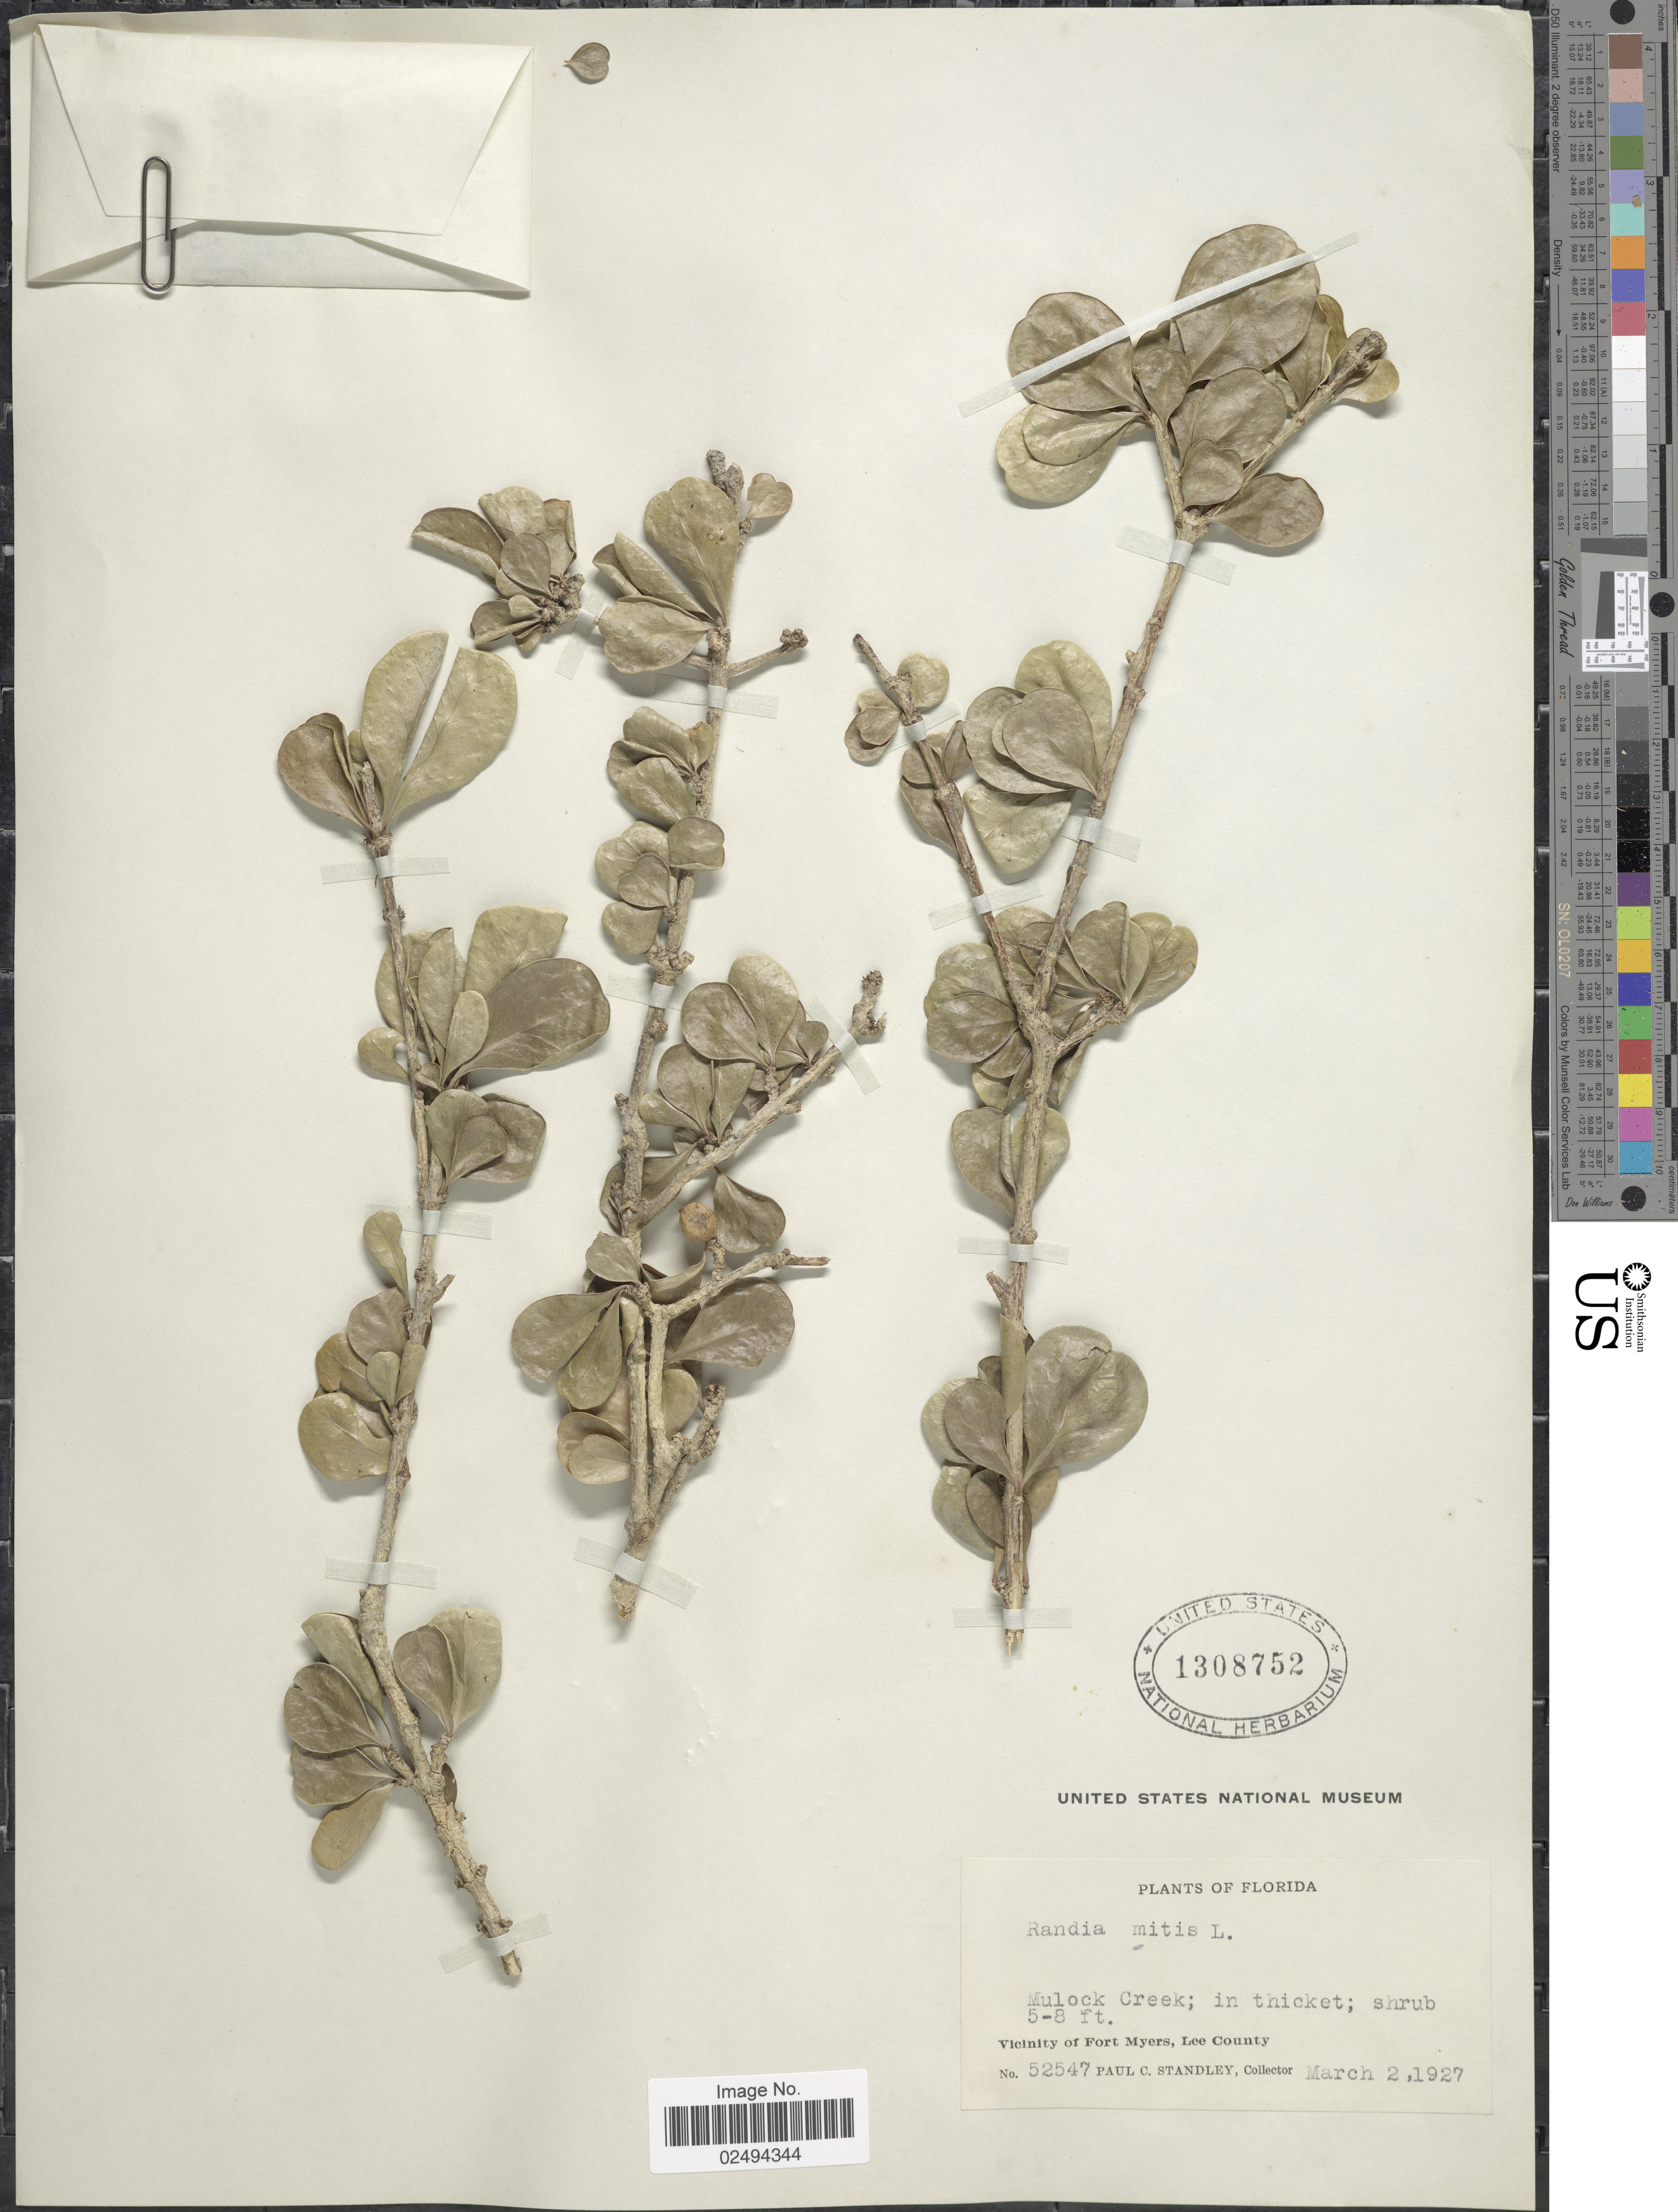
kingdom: Plantae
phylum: Tracheophyta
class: Magnoliopsida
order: Gentianales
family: Rubiaceae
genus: Randia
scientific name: Randia aculeata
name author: L.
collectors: P. C. Standley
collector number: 52547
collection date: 1927-03-02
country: United States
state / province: Florida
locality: Mulock Creek; in thicket; Vicinity of Fort Myers, Lee County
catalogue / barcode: US 1308752